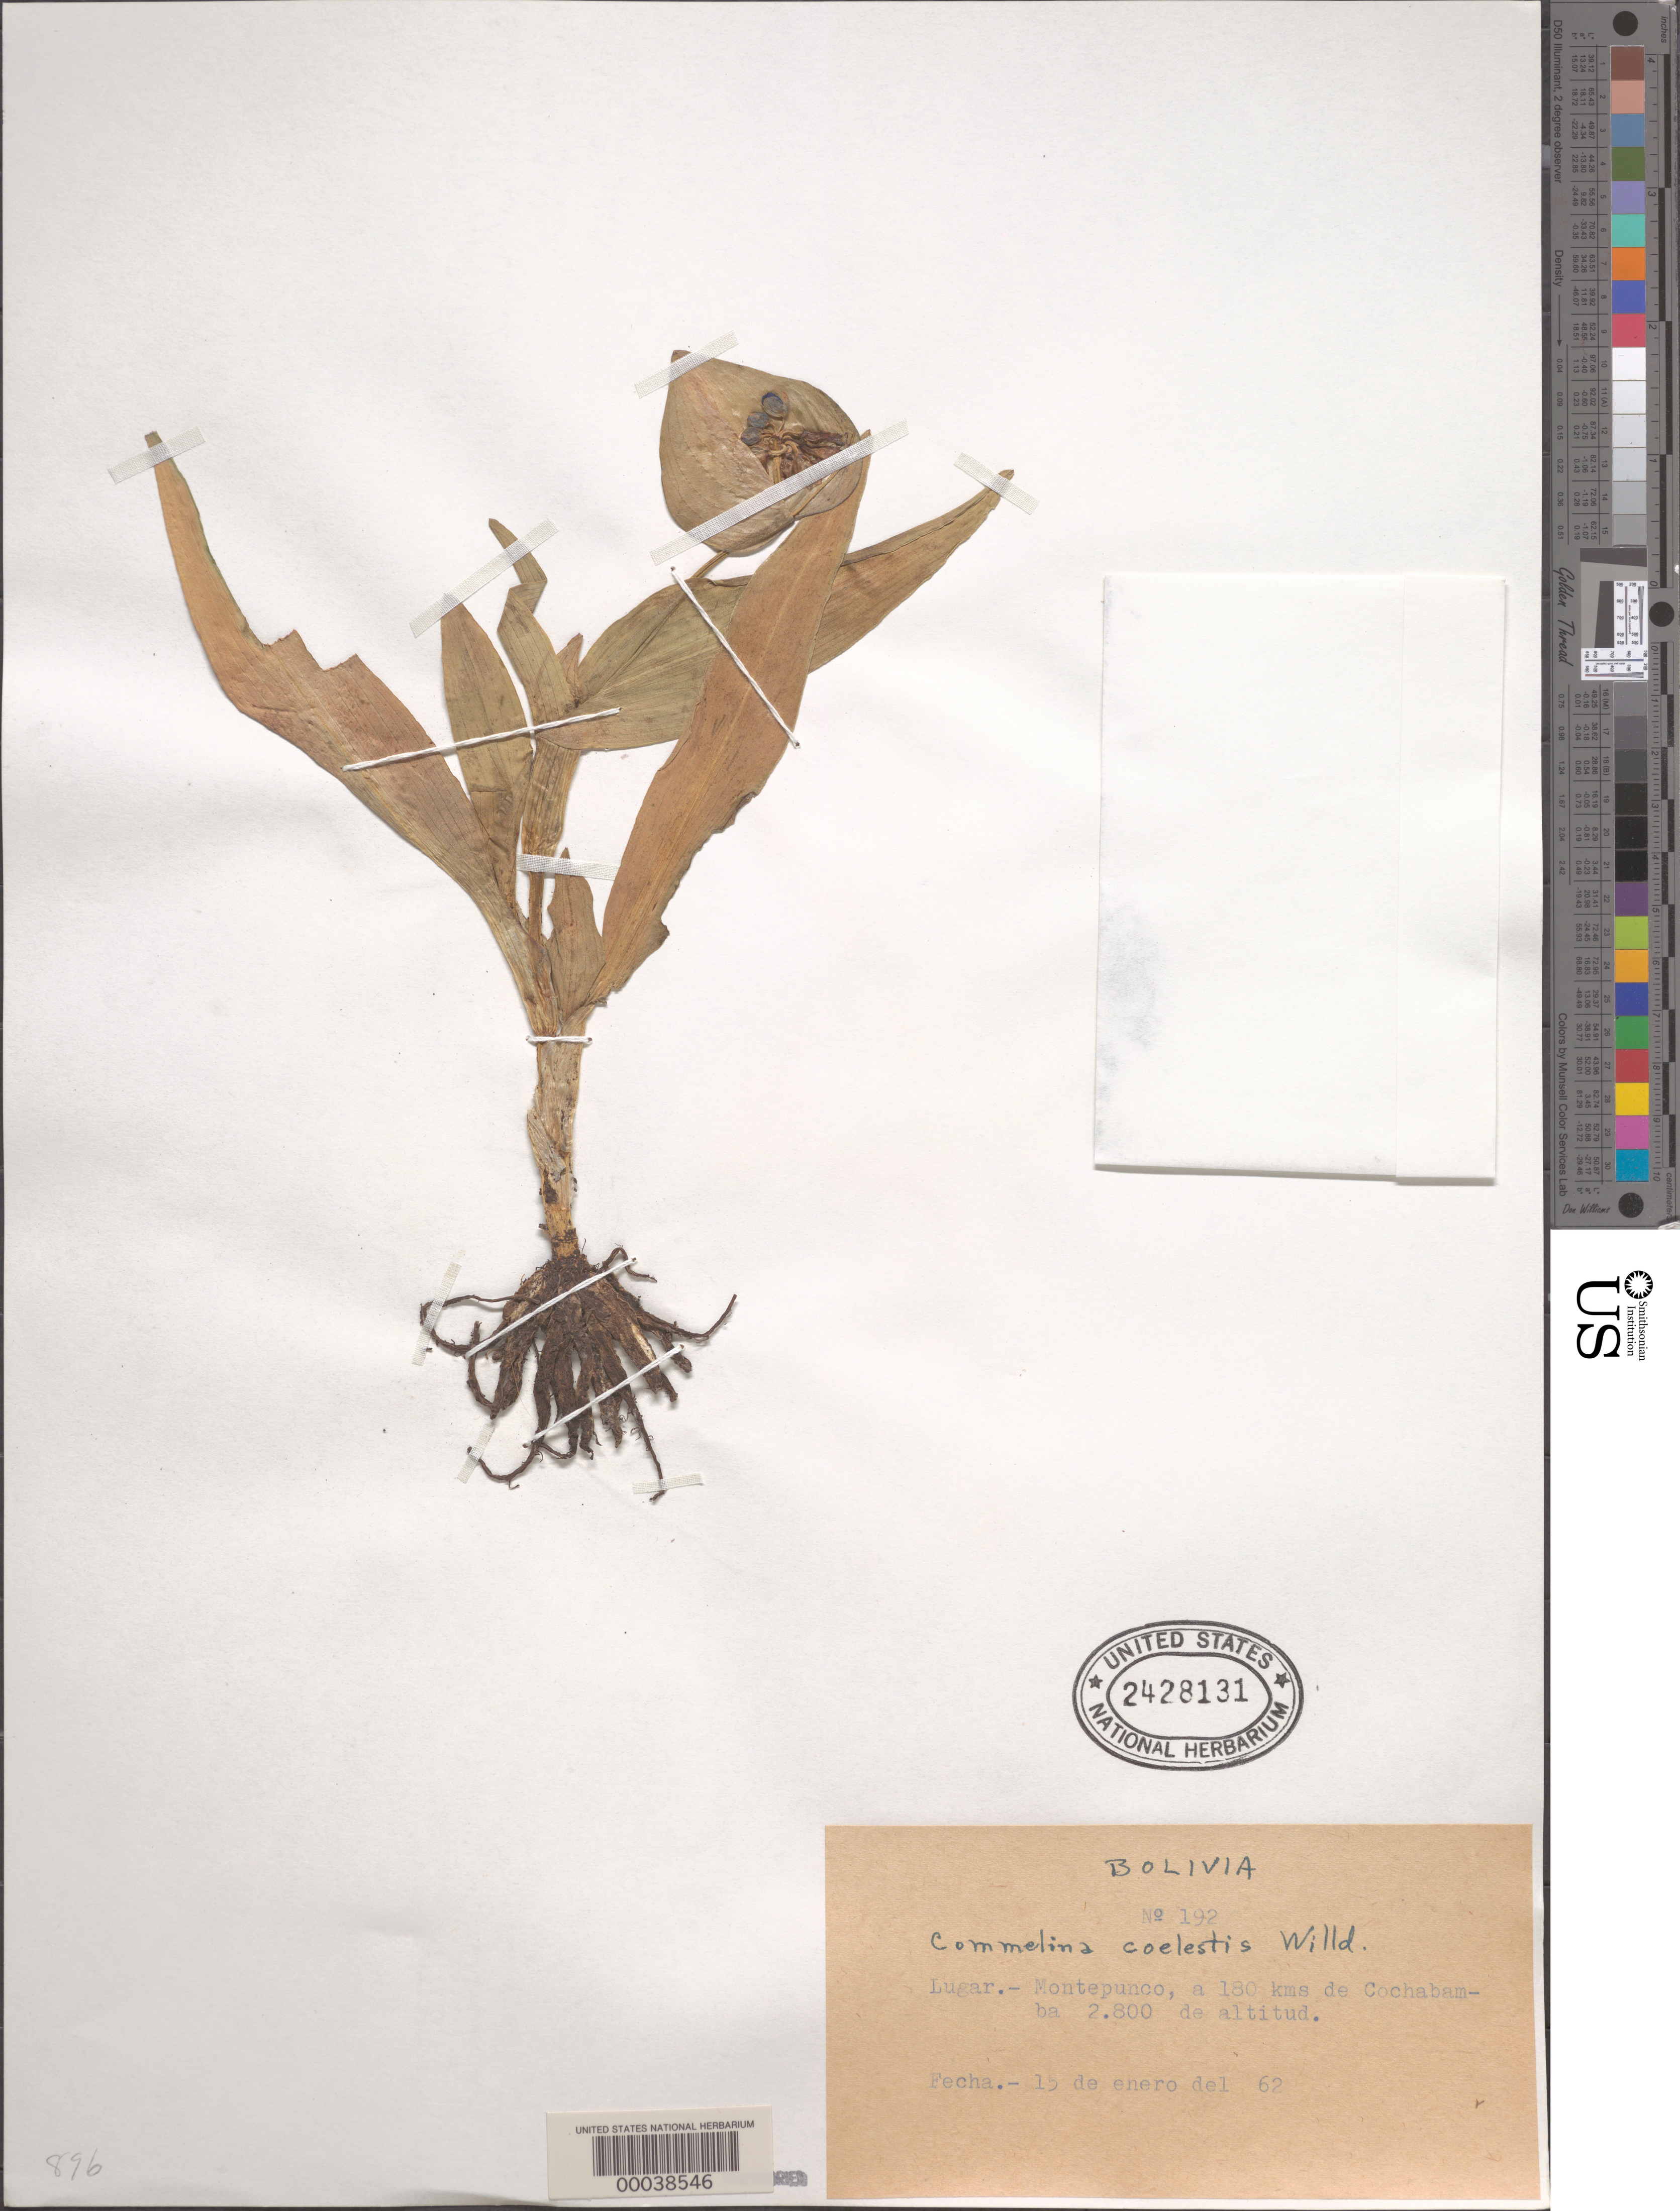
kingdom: Plantae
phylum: Tracheophyta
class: Liliopsida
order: Commelinales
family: Commelinaceae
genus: Commelina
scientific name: Commelina elliptica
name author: Kunth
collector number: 192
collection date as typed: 15 Jan 1962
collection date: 1962-01-15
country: Bolivia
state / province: Cochabamba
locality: Lugar, Montepunco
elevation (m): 2800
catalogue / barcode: US 2428131